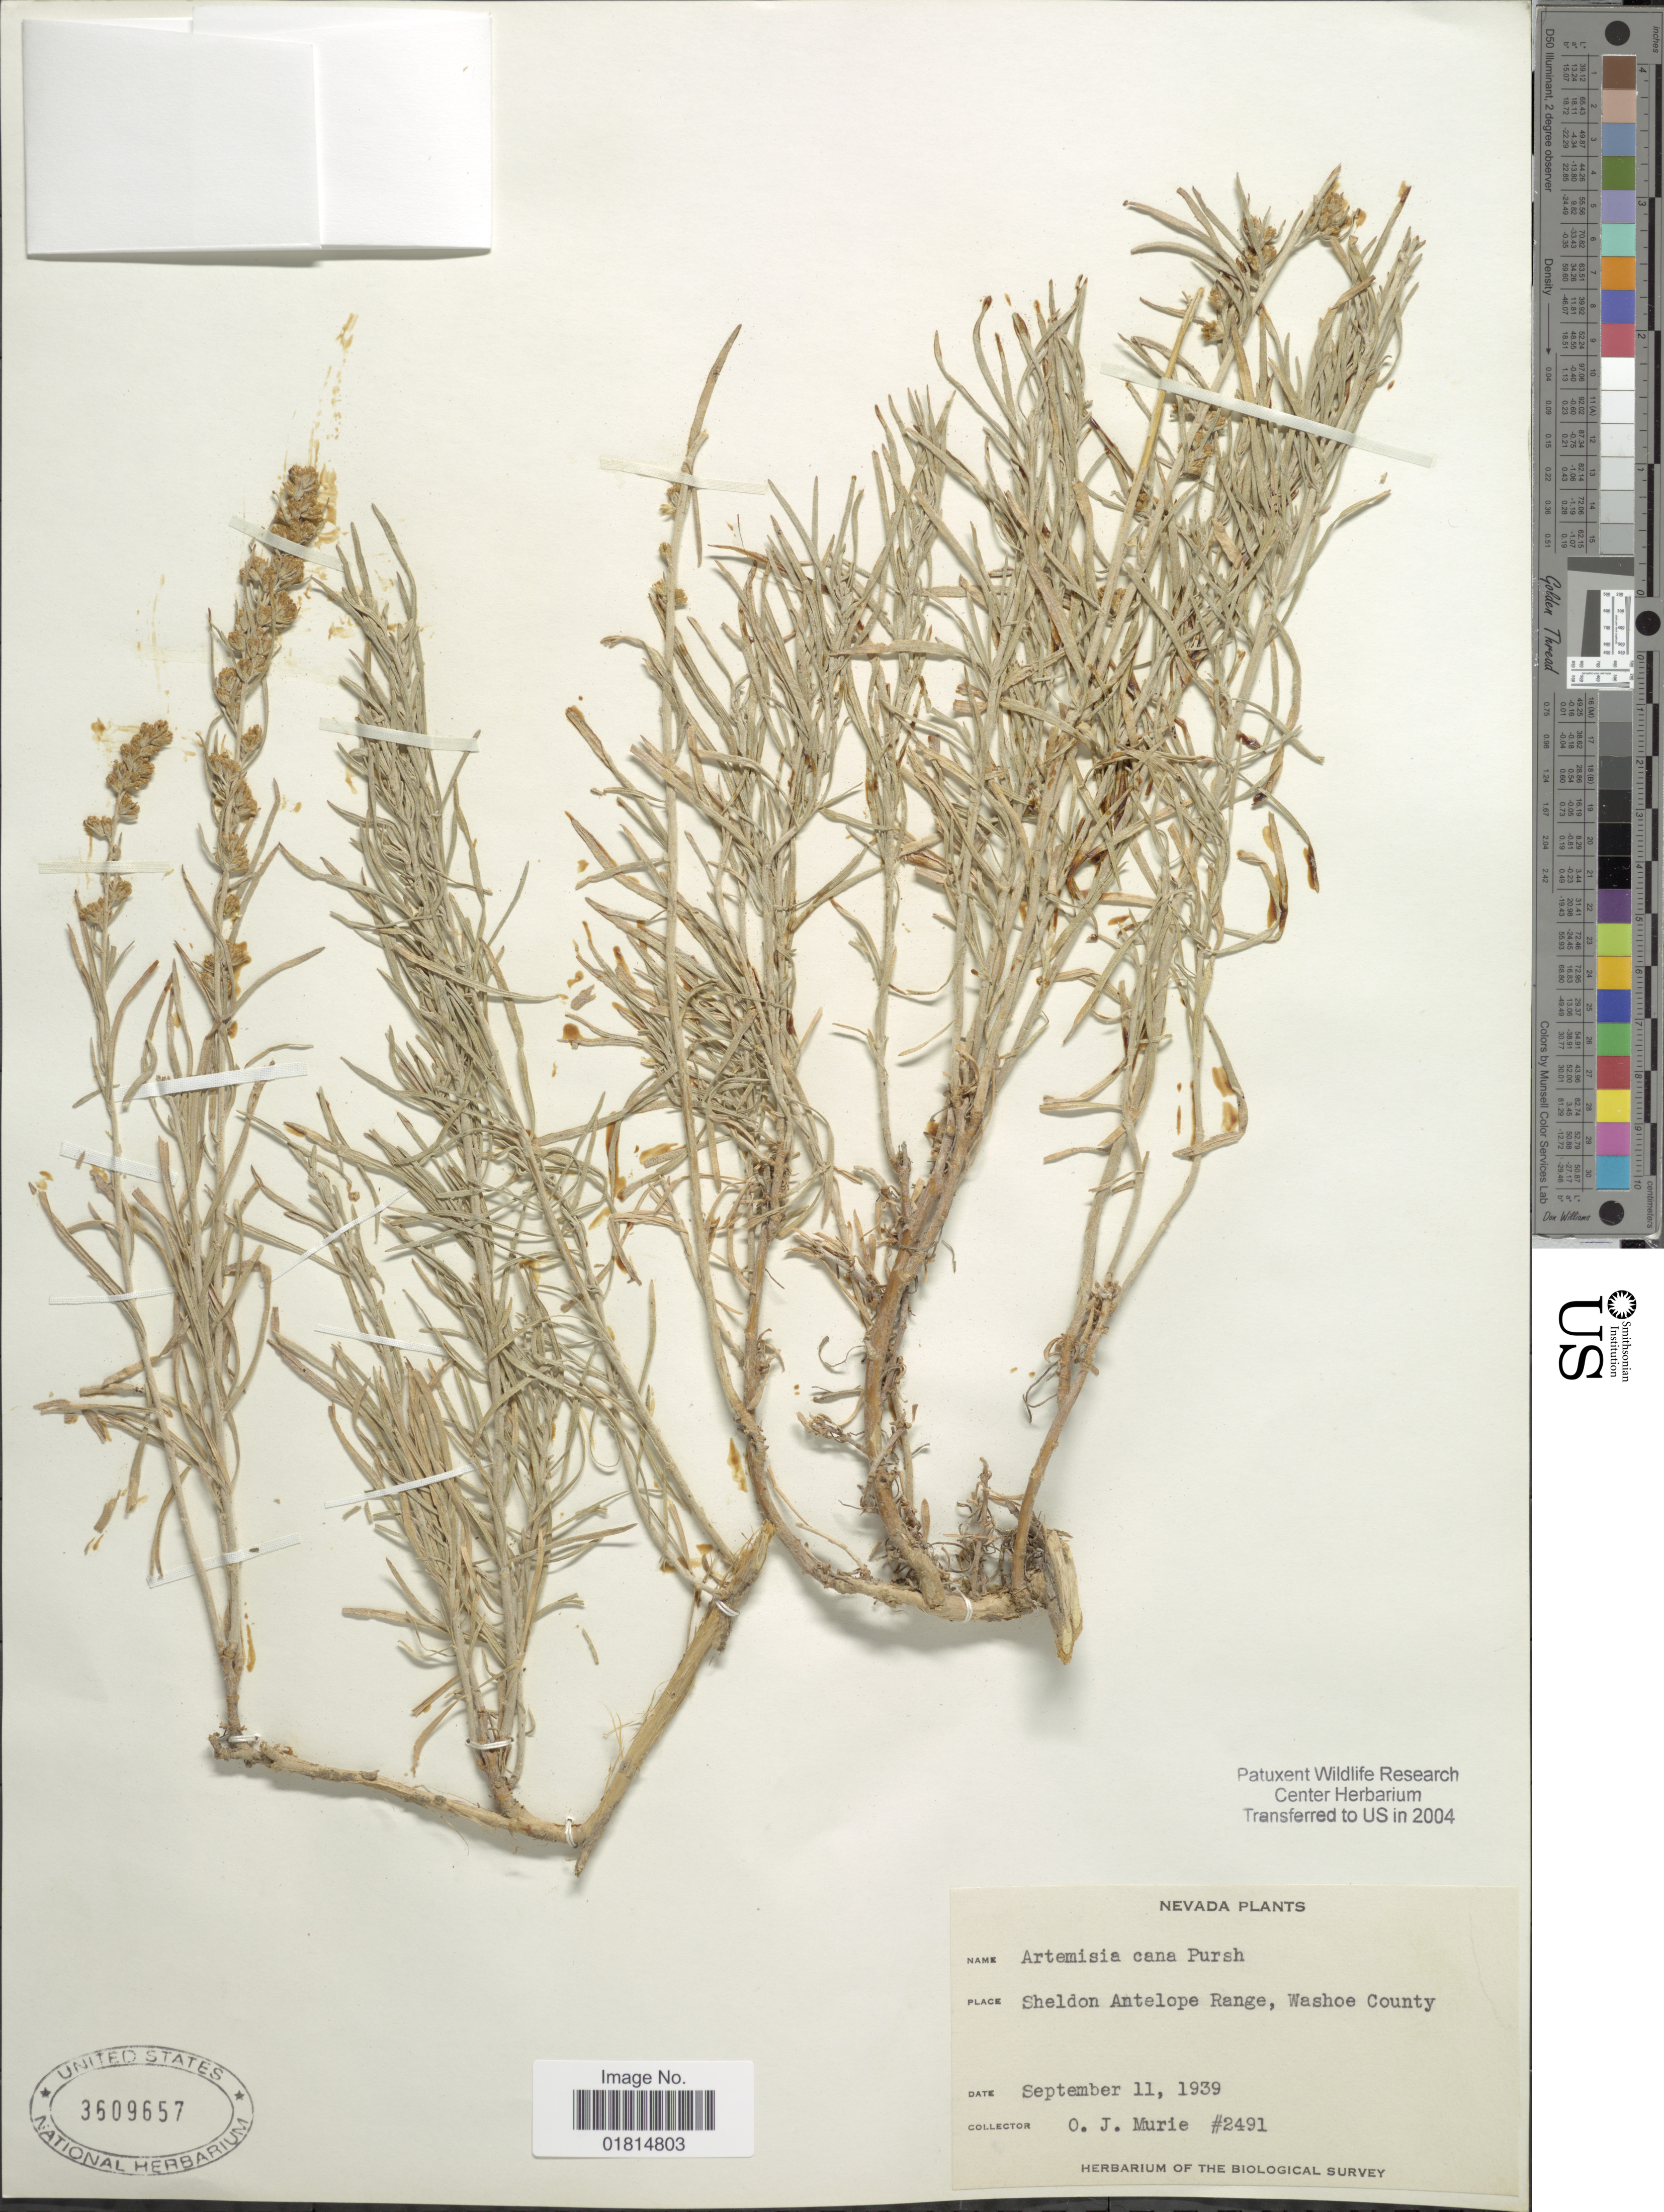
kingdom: Plantae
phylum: Tracheophyta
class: Magnoliopsida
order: Asterales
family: Asteraceae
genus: Artemisia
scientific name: Artemisia cana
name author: Pursh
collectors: O. Murie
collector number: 2491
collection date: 1939-09-11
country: United States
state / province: Nevada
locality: Sheldon Antelope Range, Washoe County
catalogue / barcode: US 3609657